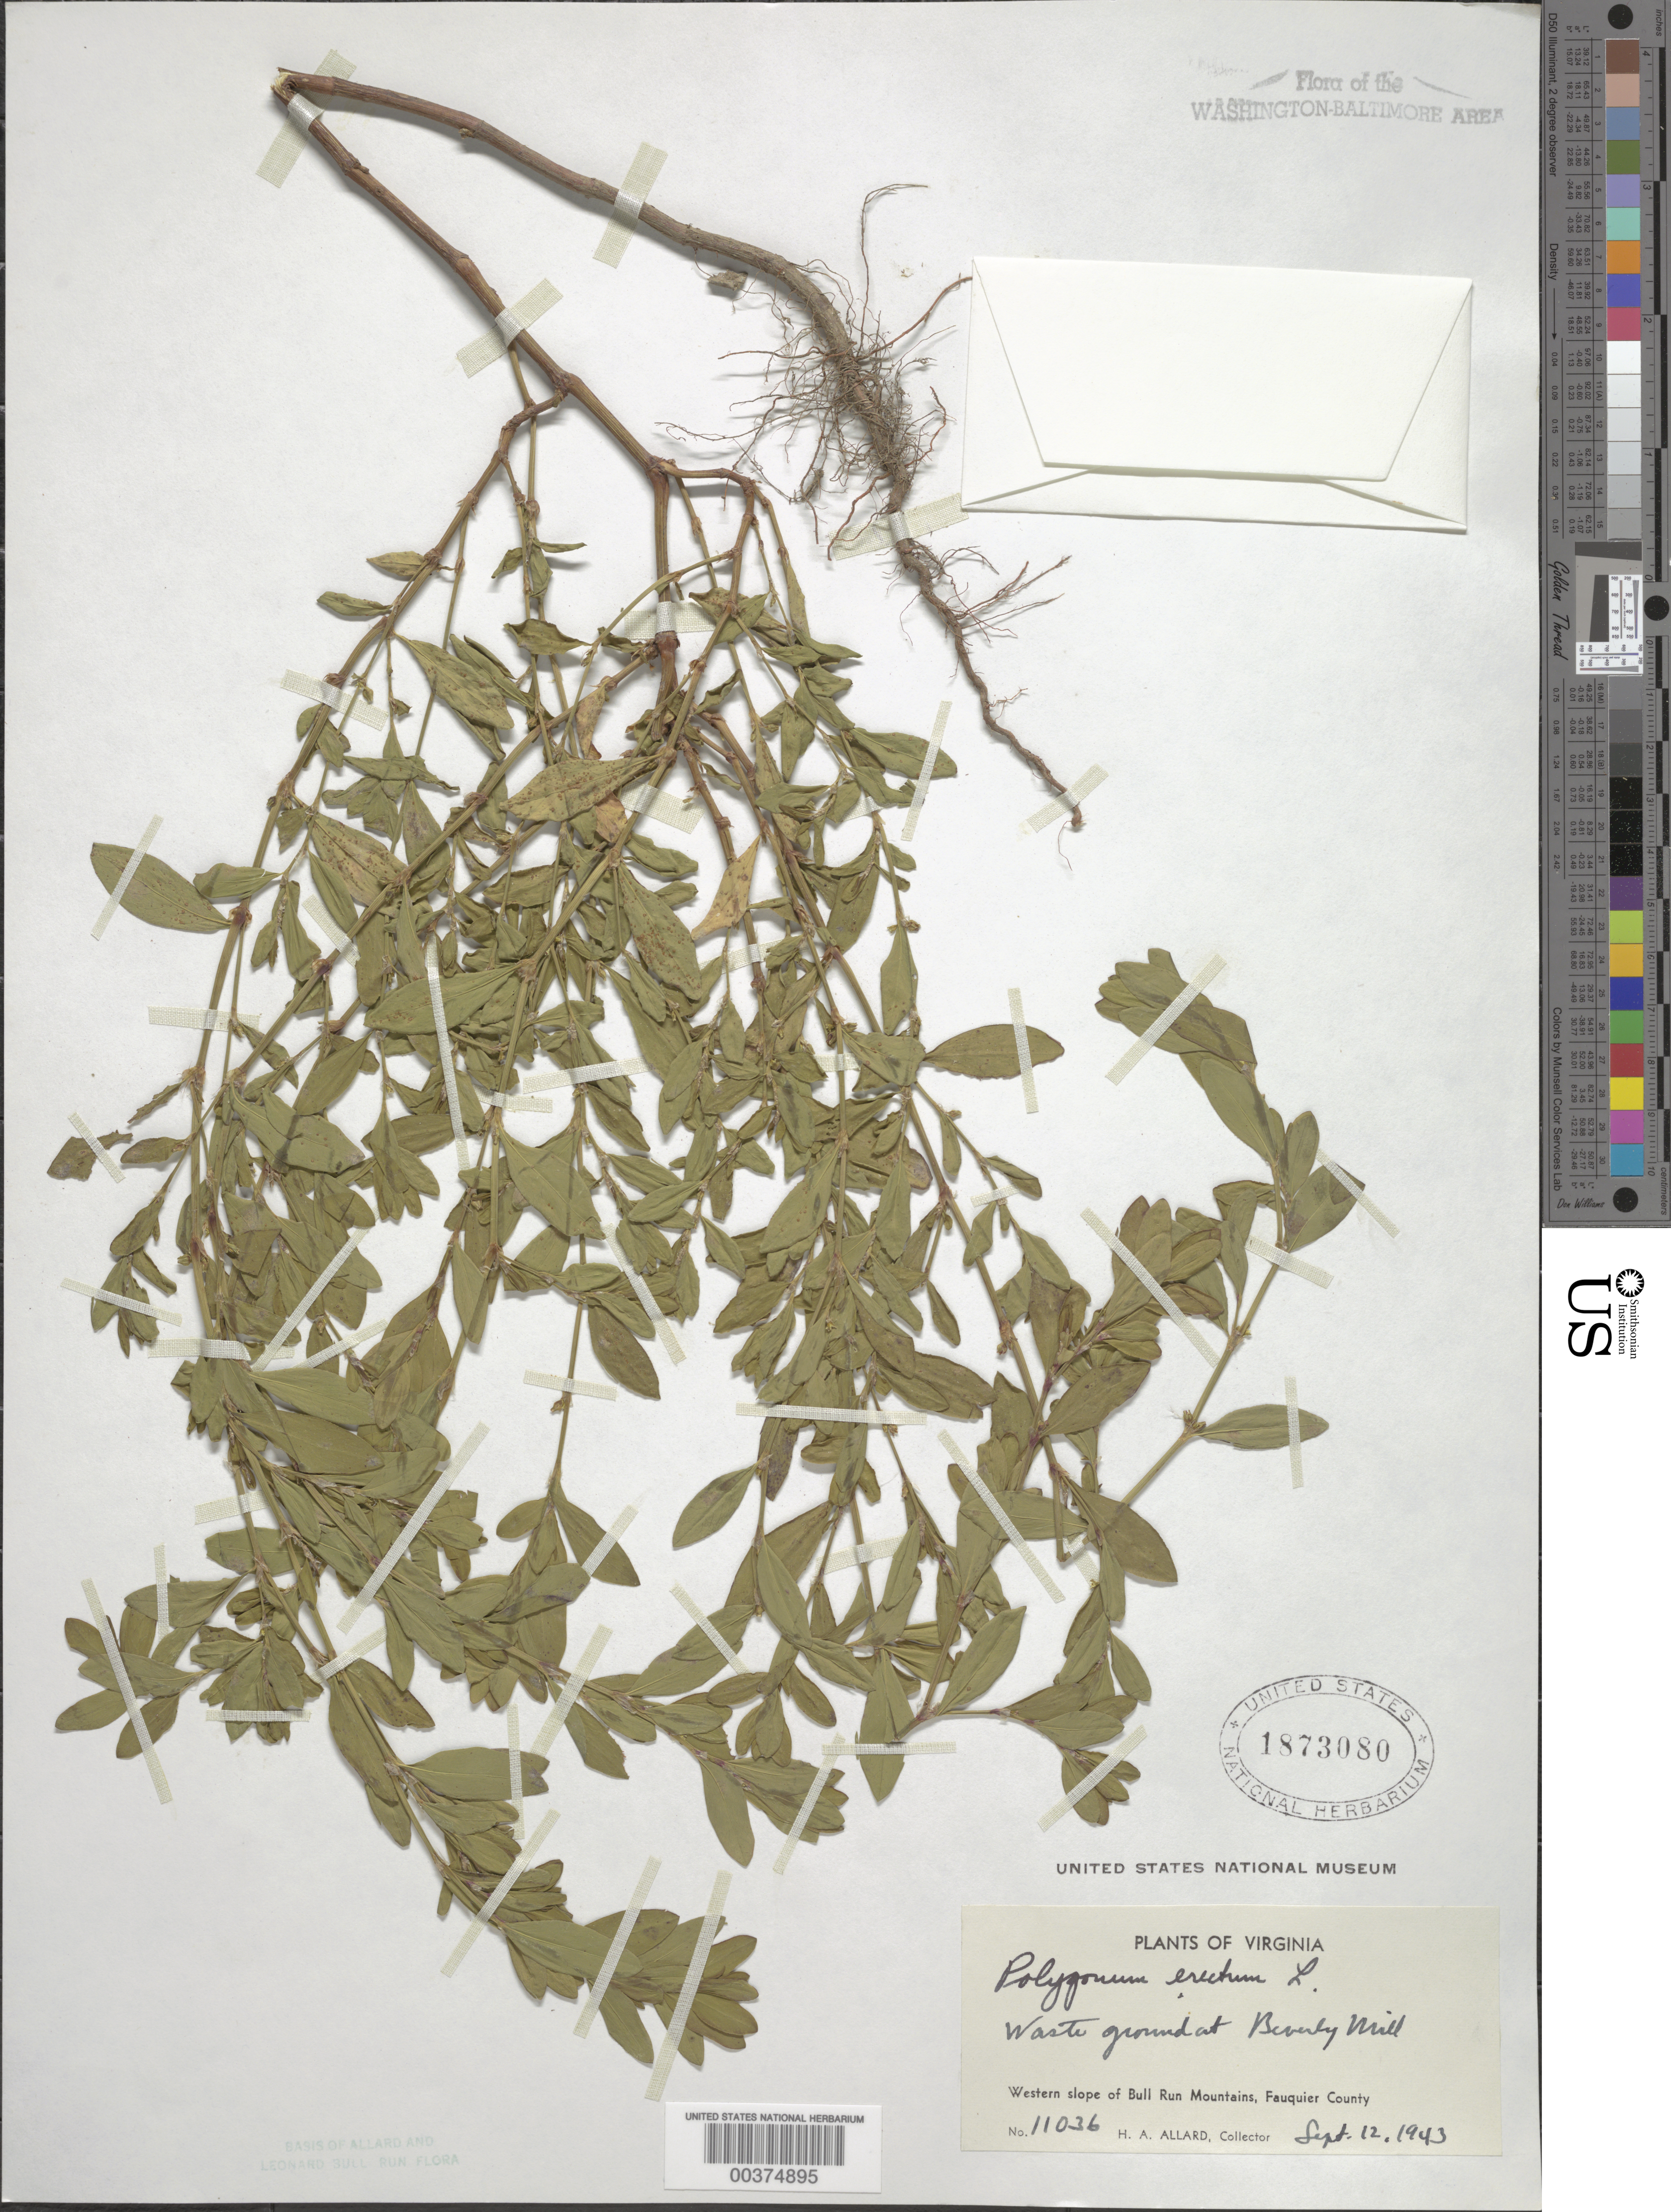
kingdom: Plantae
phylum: Tracheophyta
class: Magnoliopsida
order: Caryophyllales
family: Polygonaceae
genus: Polygonum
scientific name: Polygonum erectum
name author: L.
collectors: H. A. Allard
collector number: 7387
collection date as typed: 10 Sep 1939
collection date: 1939-09-10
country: United States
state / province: Virginia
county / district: Fauquier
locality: Beverley Mill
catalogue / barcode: US 1813080